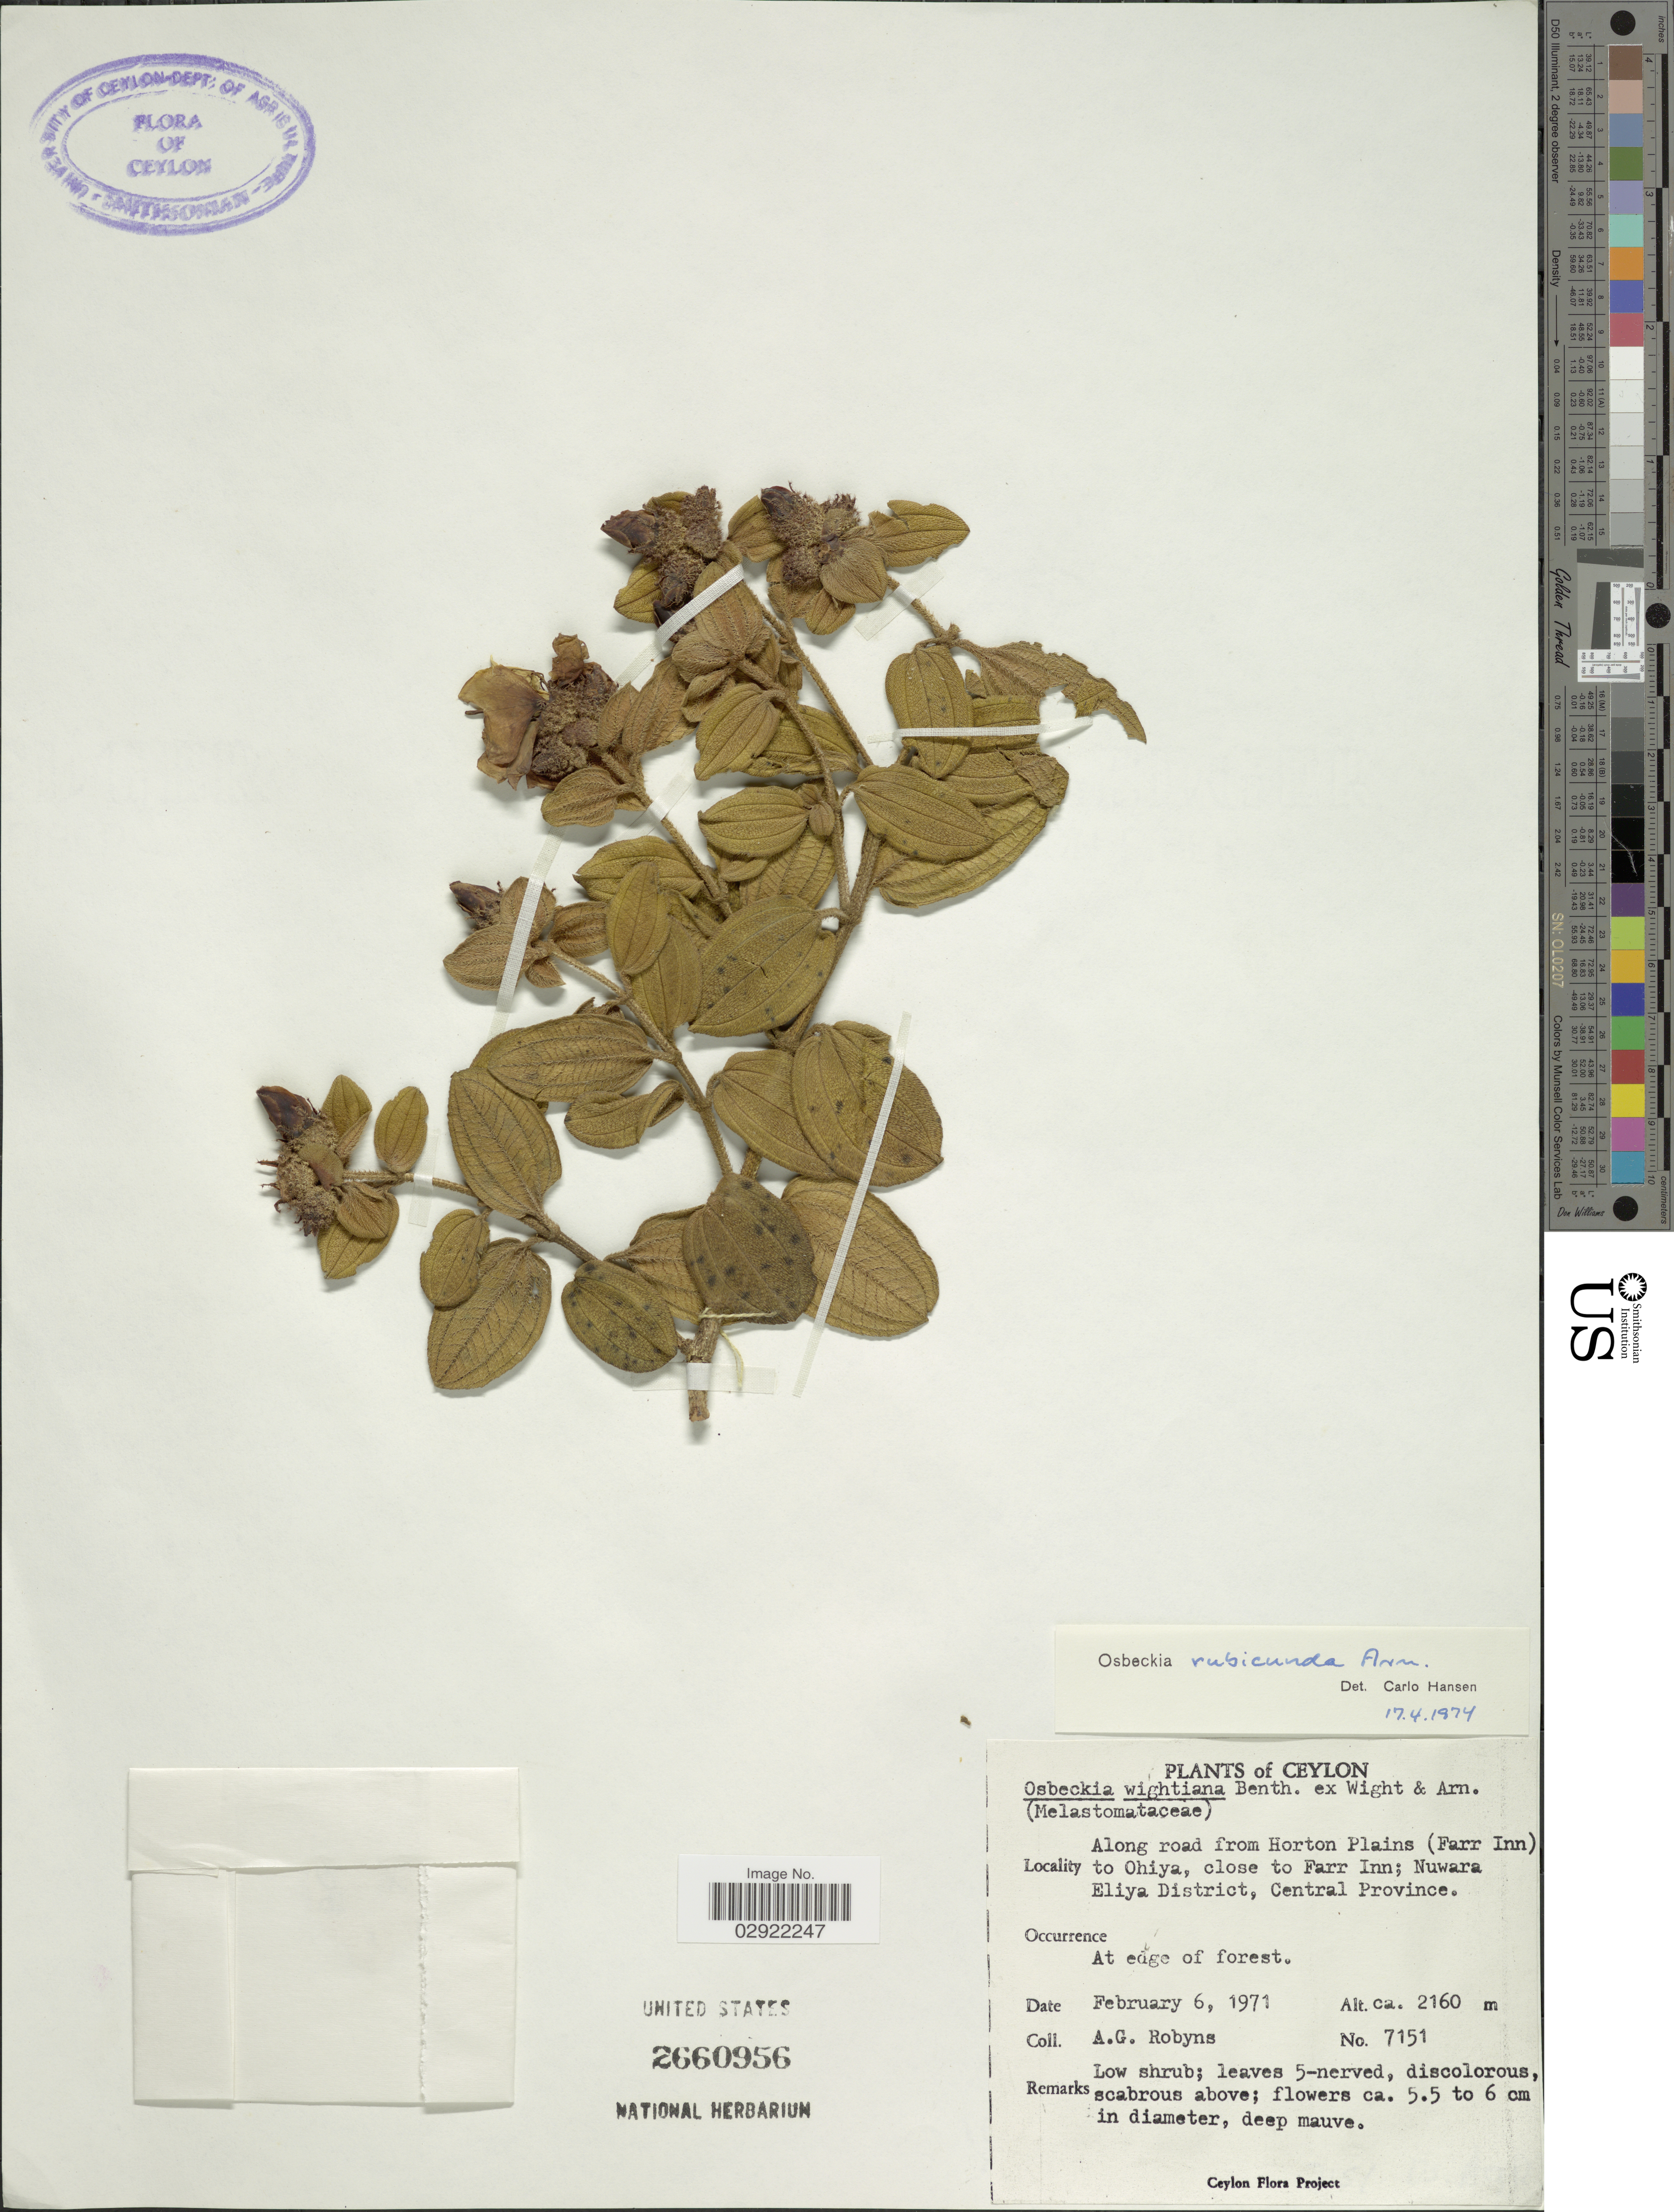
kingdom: Plantae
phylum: Tracheophyta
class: Magnoliopsida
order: Myrtales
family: Melastomataceae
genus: Osbeckia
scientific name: Osbeckia rubicunda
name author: Arn.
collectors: A. G. Robyns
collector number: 7151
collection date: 1971-02-06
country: Sri Lanka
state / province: Central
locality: Ceylon. Along road from Horton Plains (Farr Inn) to Ohiya, close to Farr Inn; Nuwara Eliya District.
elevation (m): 2160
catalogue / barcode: US 2660956